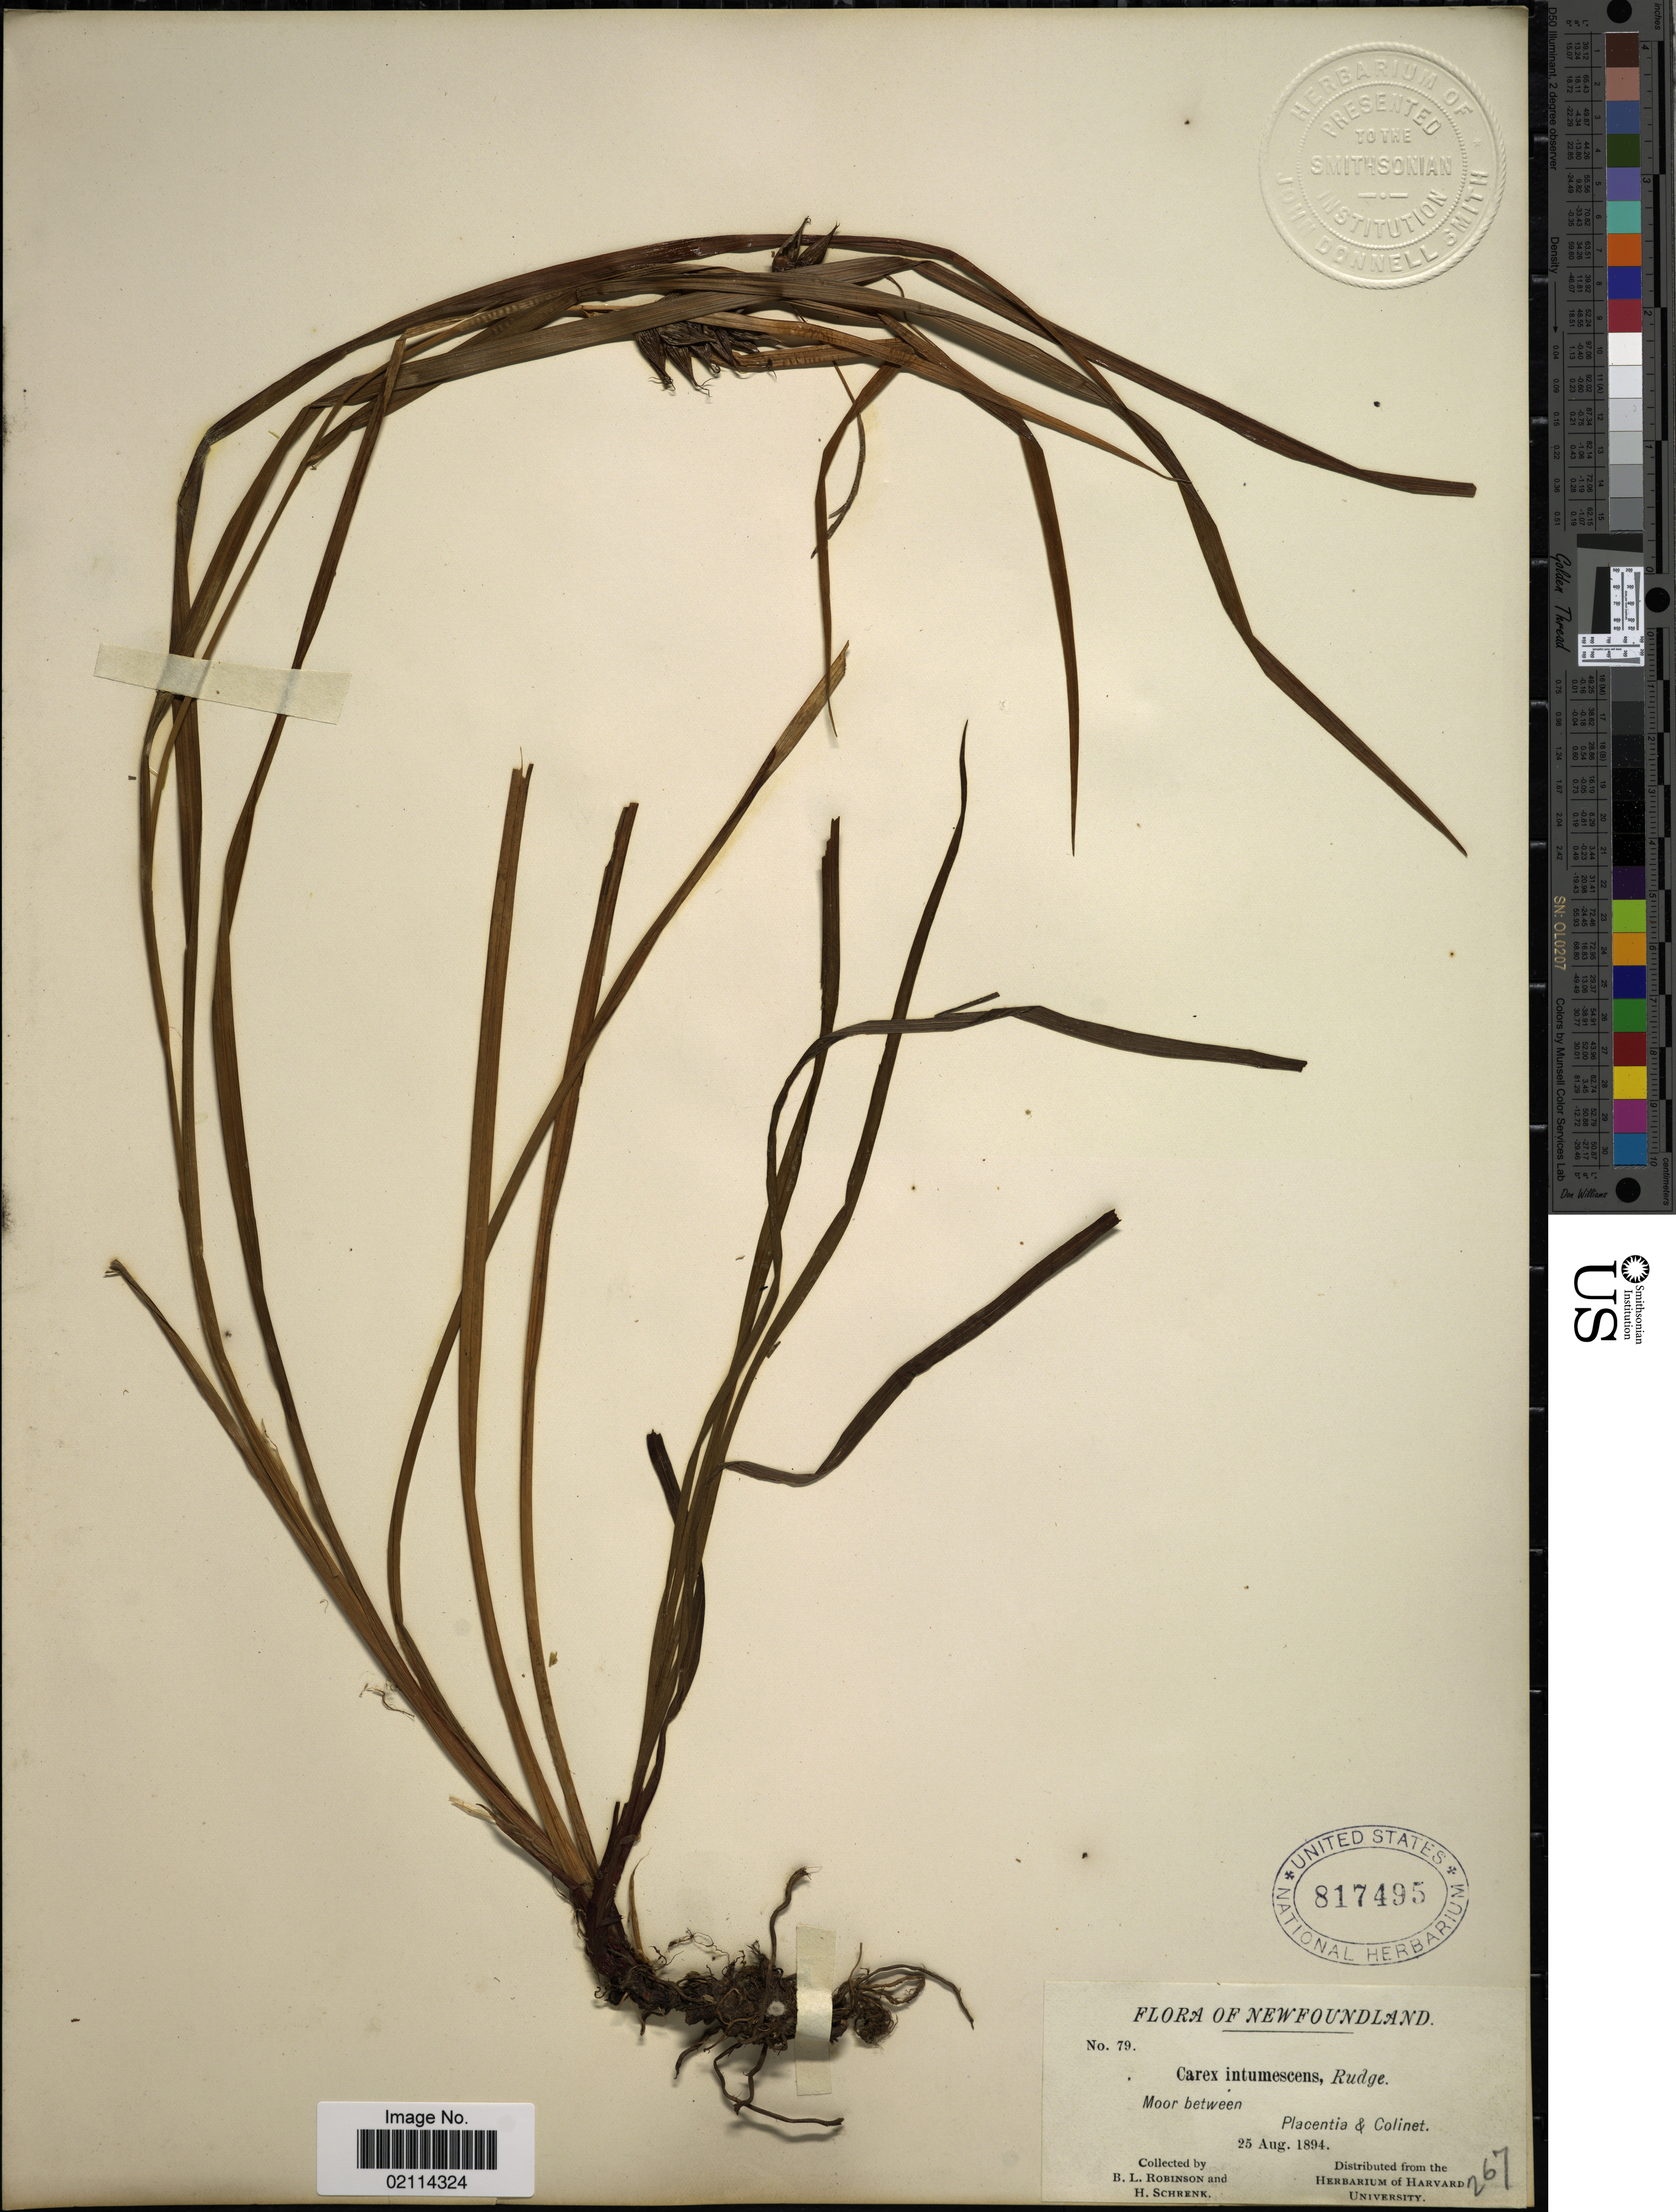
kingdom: Plantae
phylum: Tracheophyta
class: Liliopsida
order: Poales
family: Cyperaceae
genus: Carex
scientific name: Carex intumescens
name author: Rudge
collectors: B. L. Robinson & H. Schrenk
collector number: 79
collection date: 1894-08-25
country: Canada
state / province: Newfoundland and Labrador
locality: Moor between Placentia & Colinet.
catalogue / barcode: US 817495